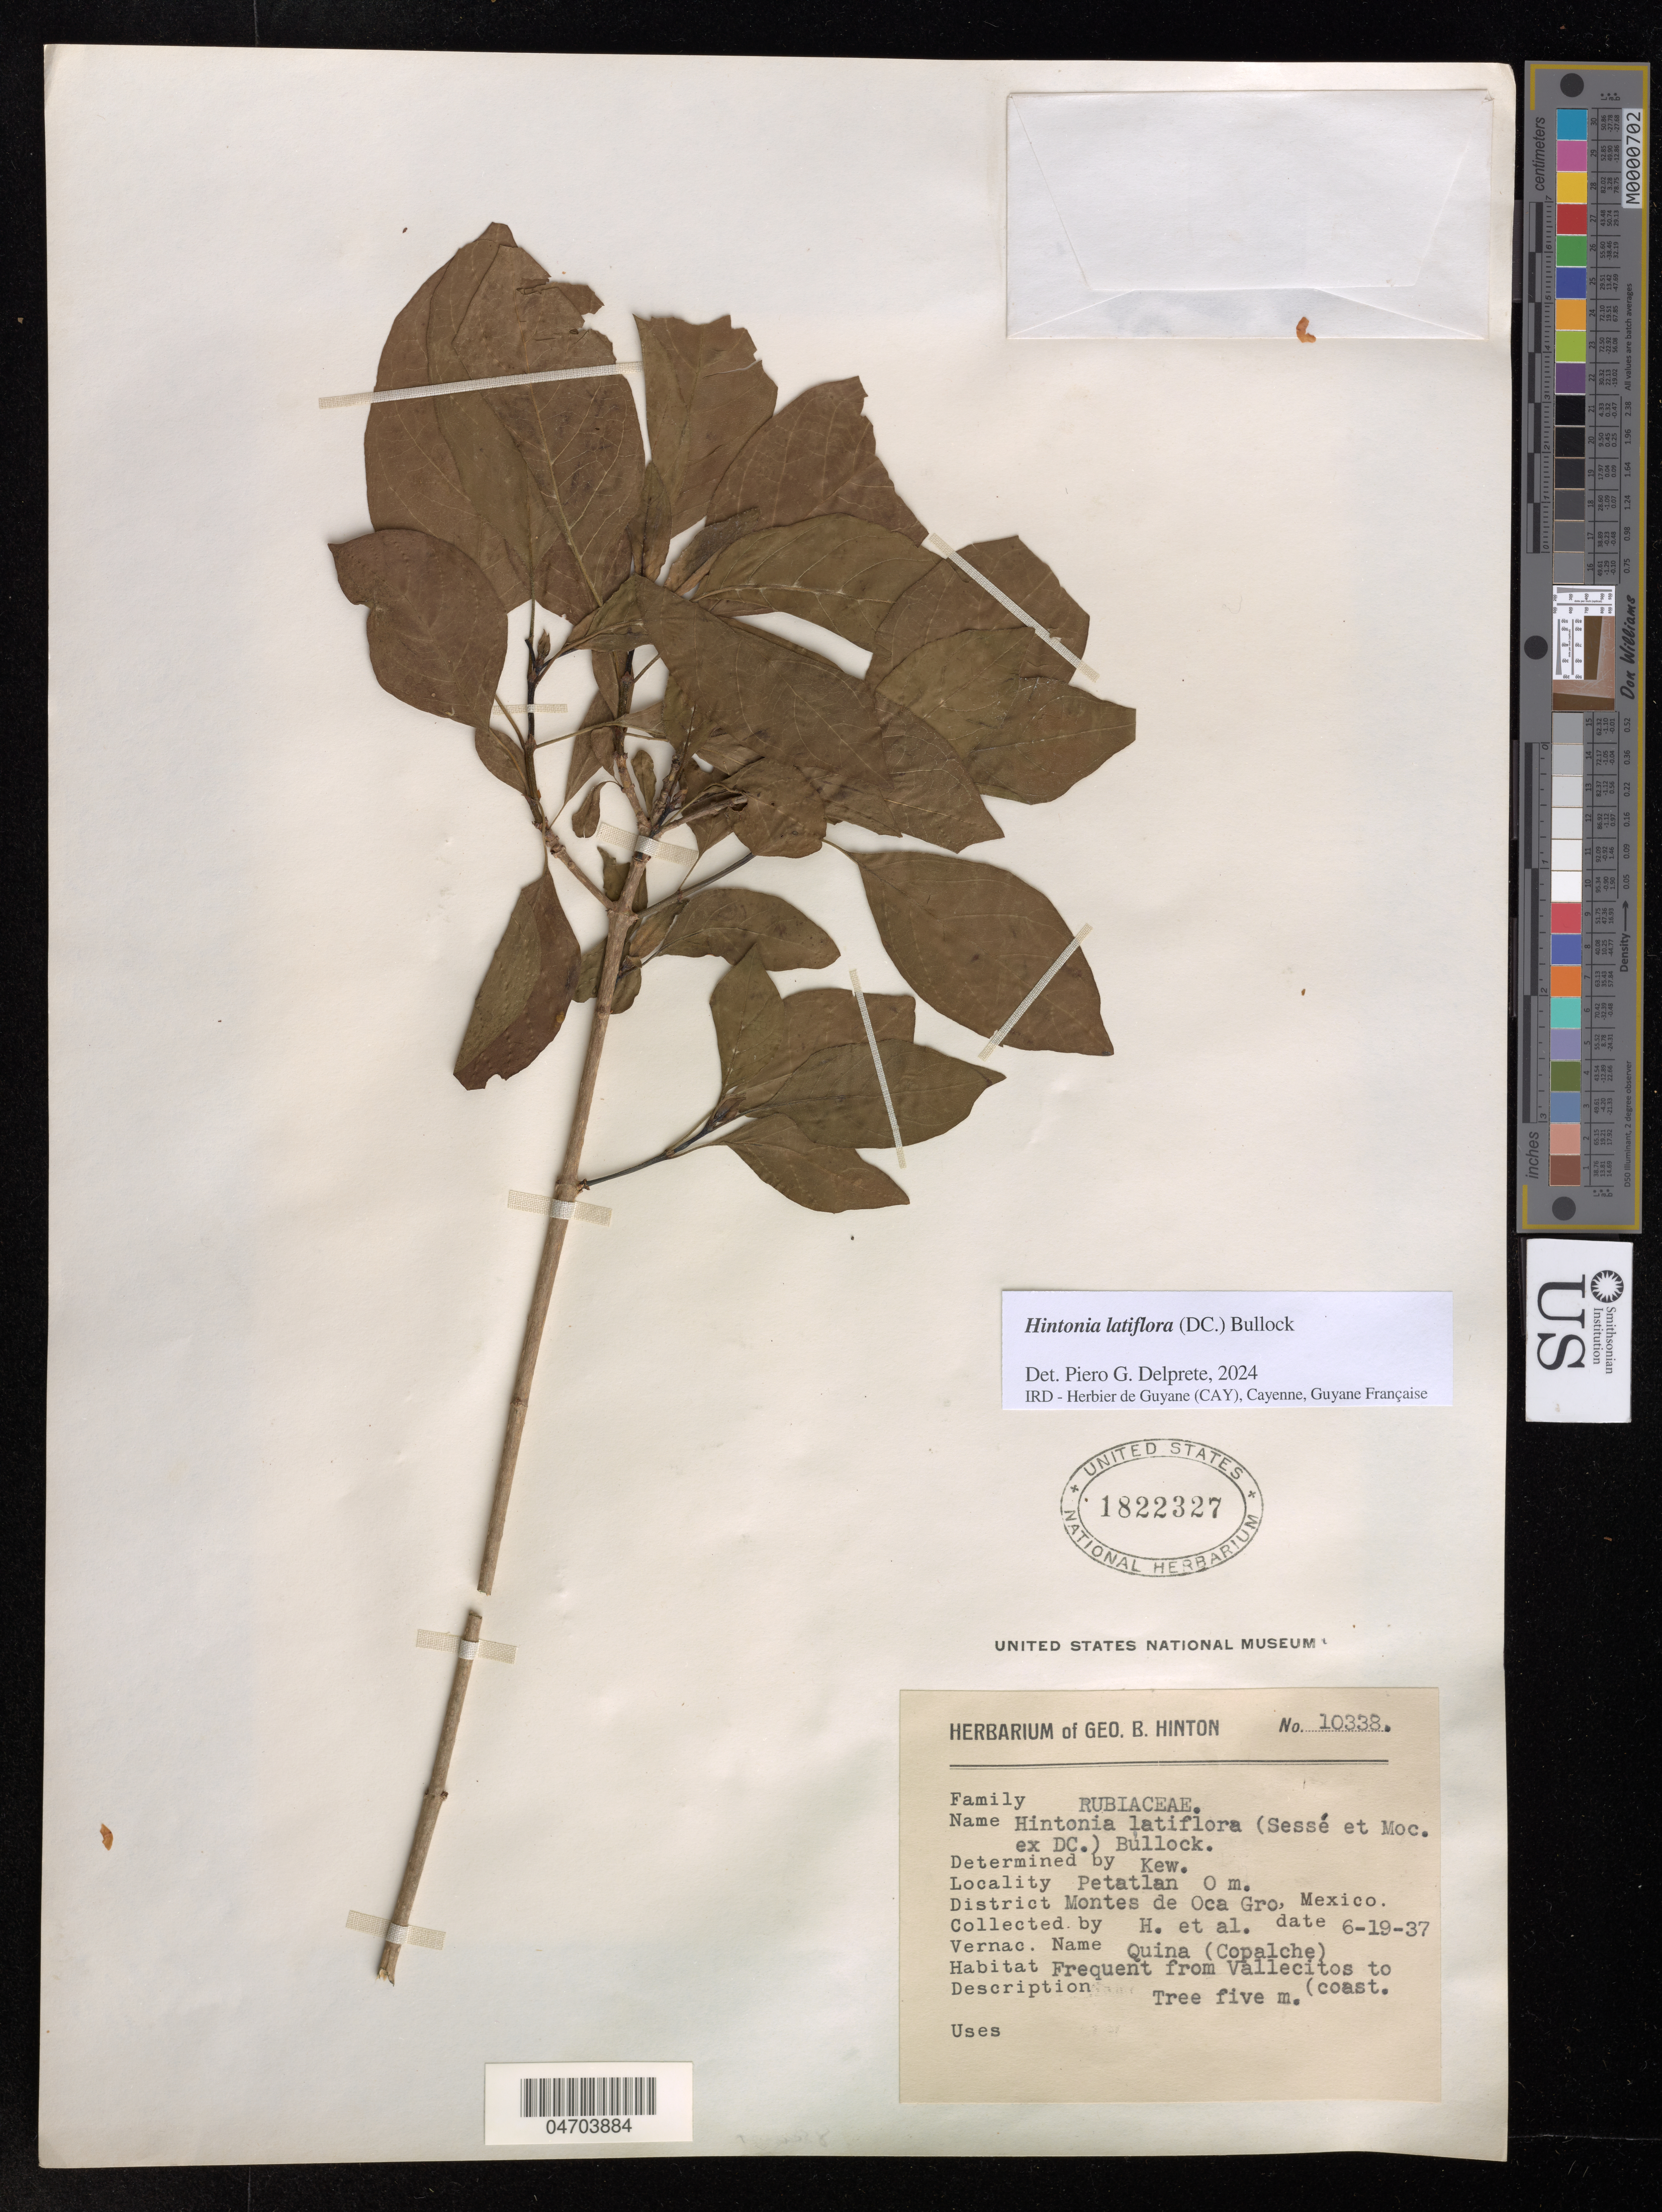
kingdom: Plantae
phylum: Tracheophyta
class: Magnoliopsida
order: Gentianales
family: Rubiaceae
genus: Hintonia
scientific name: Hintonia latiflora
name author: (Sessé & Moc. ex DC.) Bullock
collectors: G. B. Hinton & et al.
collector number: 10338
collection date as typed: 19 Jun37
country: Mexico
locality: Petatlan. Montes de Oca Gro.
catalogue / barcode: US 1822327